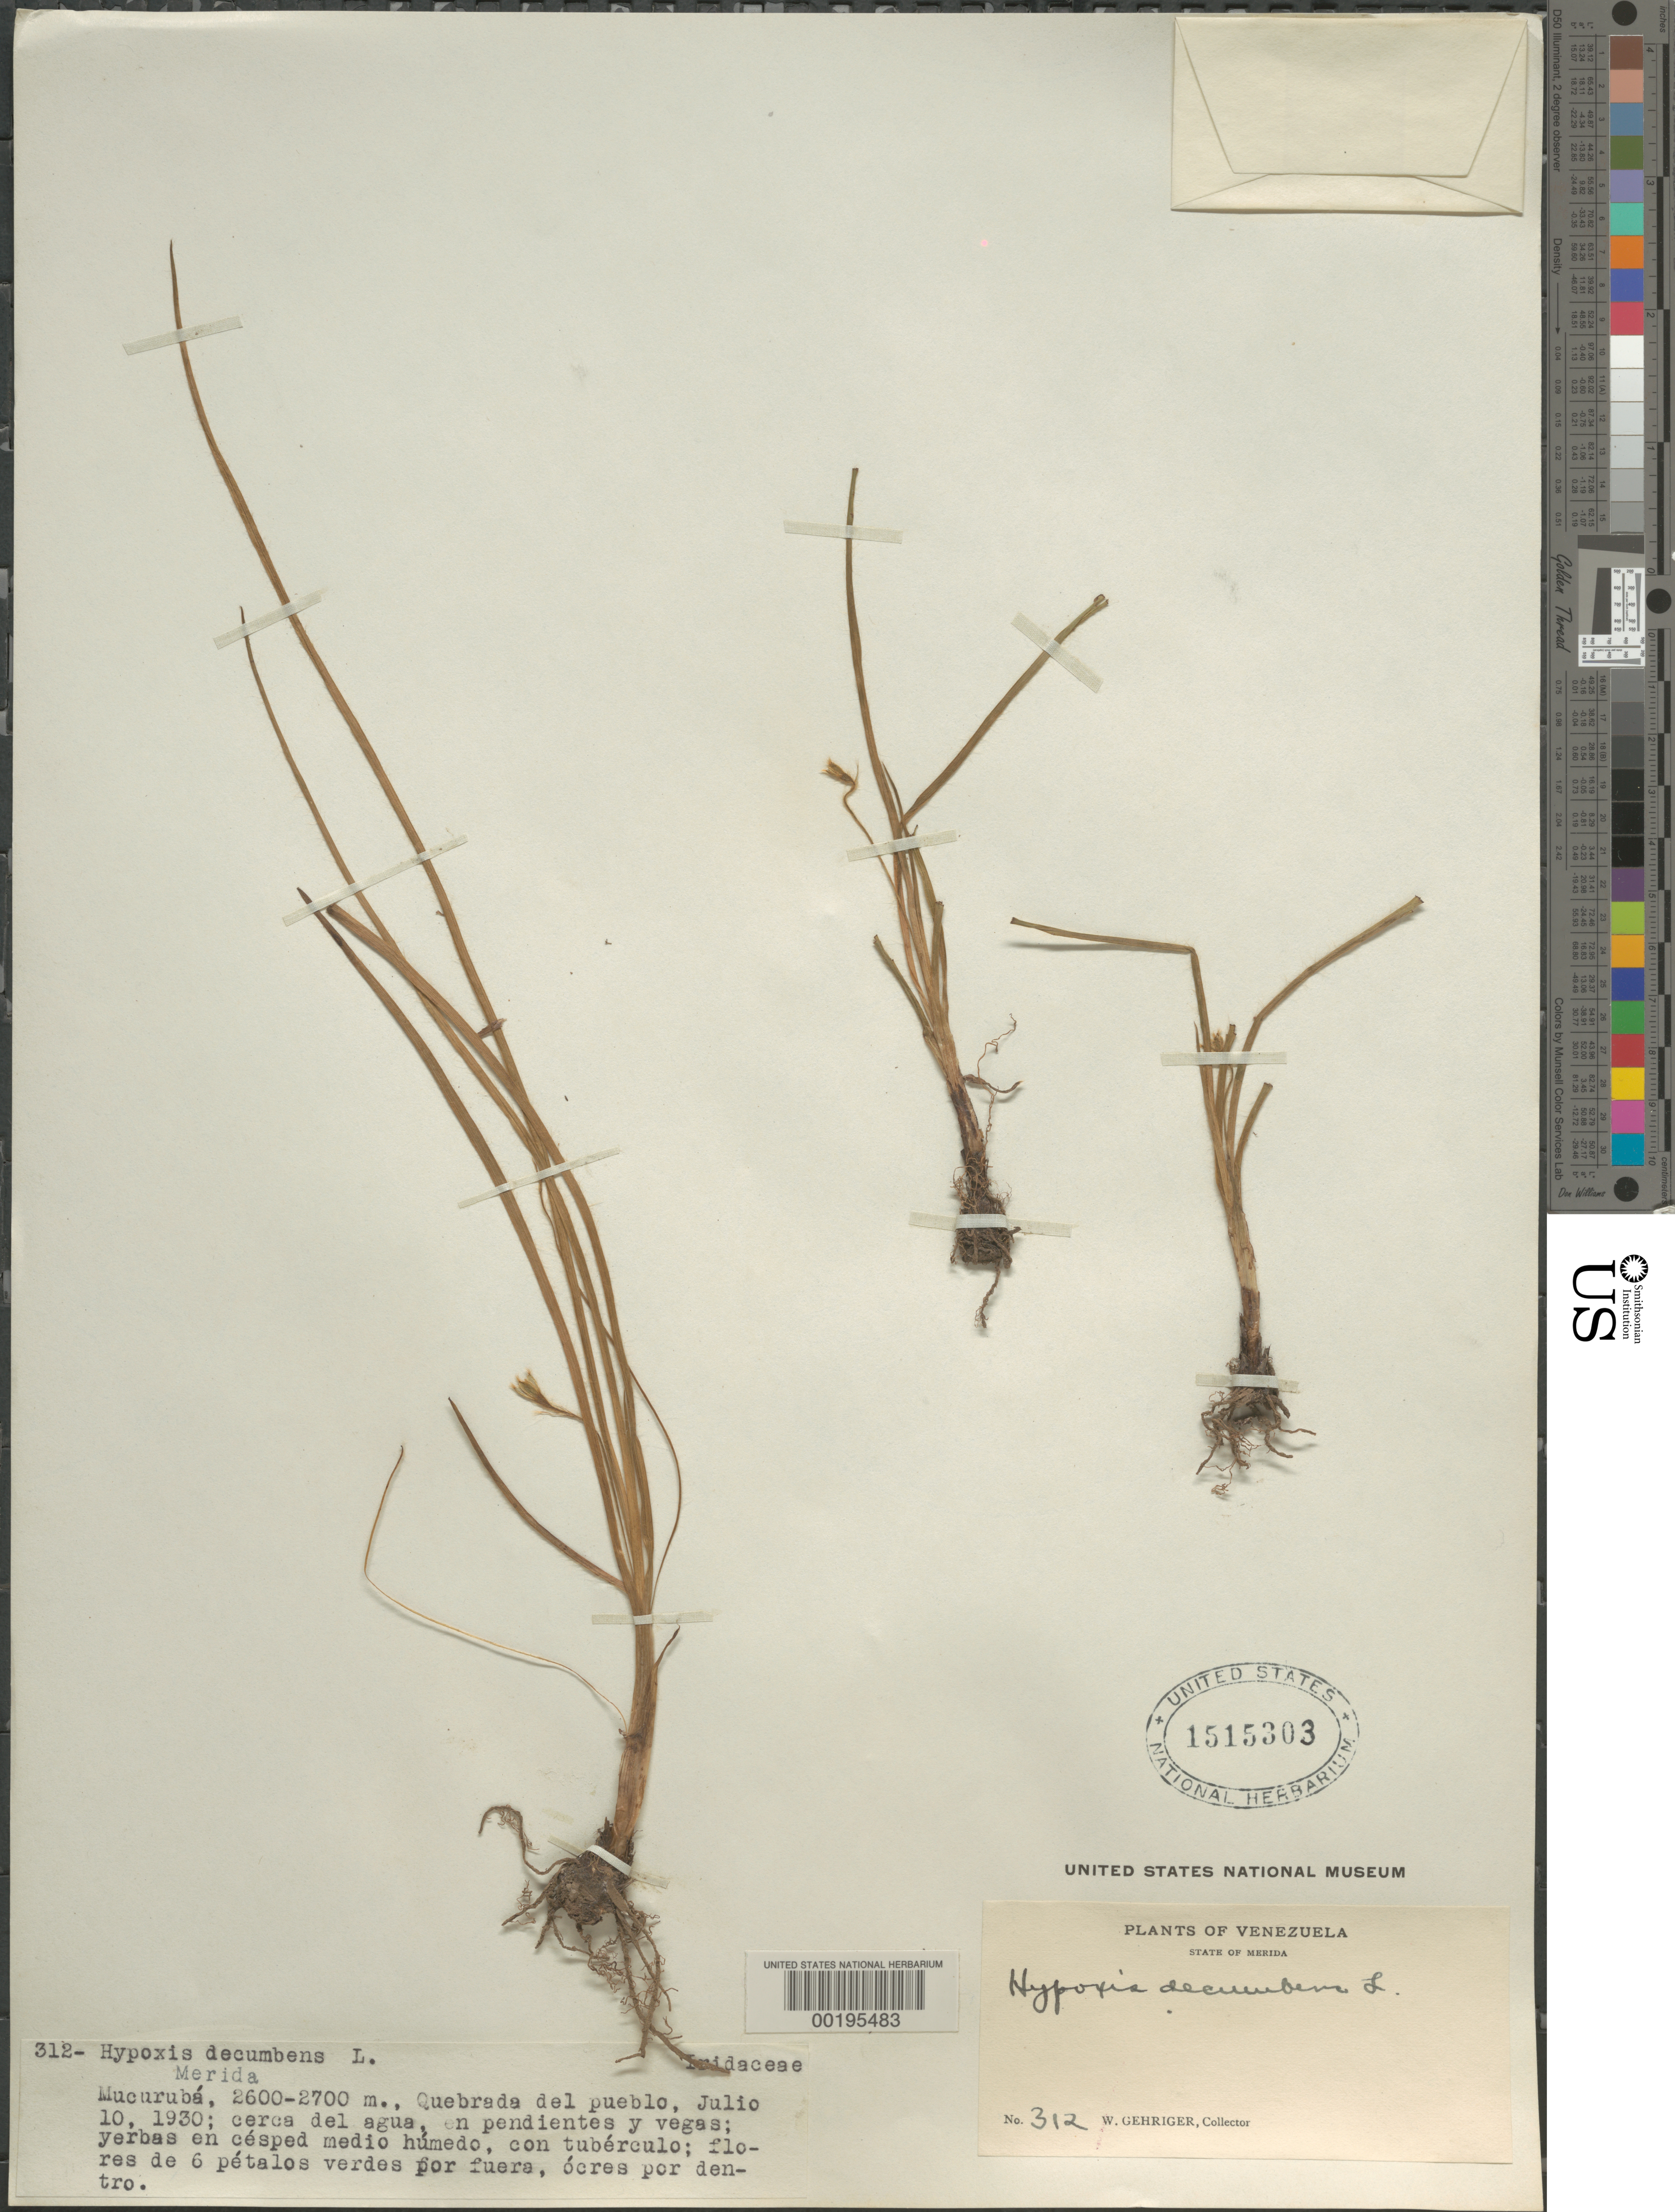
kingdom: Plantae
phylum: Tracheophyta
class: Liliopsida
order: Asparagales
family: Hypoxidaceae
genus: Hypoxis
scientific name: Hypoxis decumbens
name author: L.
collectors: W. Gehriger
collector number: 312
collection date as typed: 10 Jul 1930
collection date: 1930-07-10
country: Venezuela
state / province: Miranda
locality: Mucuruba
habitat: Gorge in town, around water, slopes and tobacco platation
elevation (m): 2600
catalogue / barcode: US 1515303